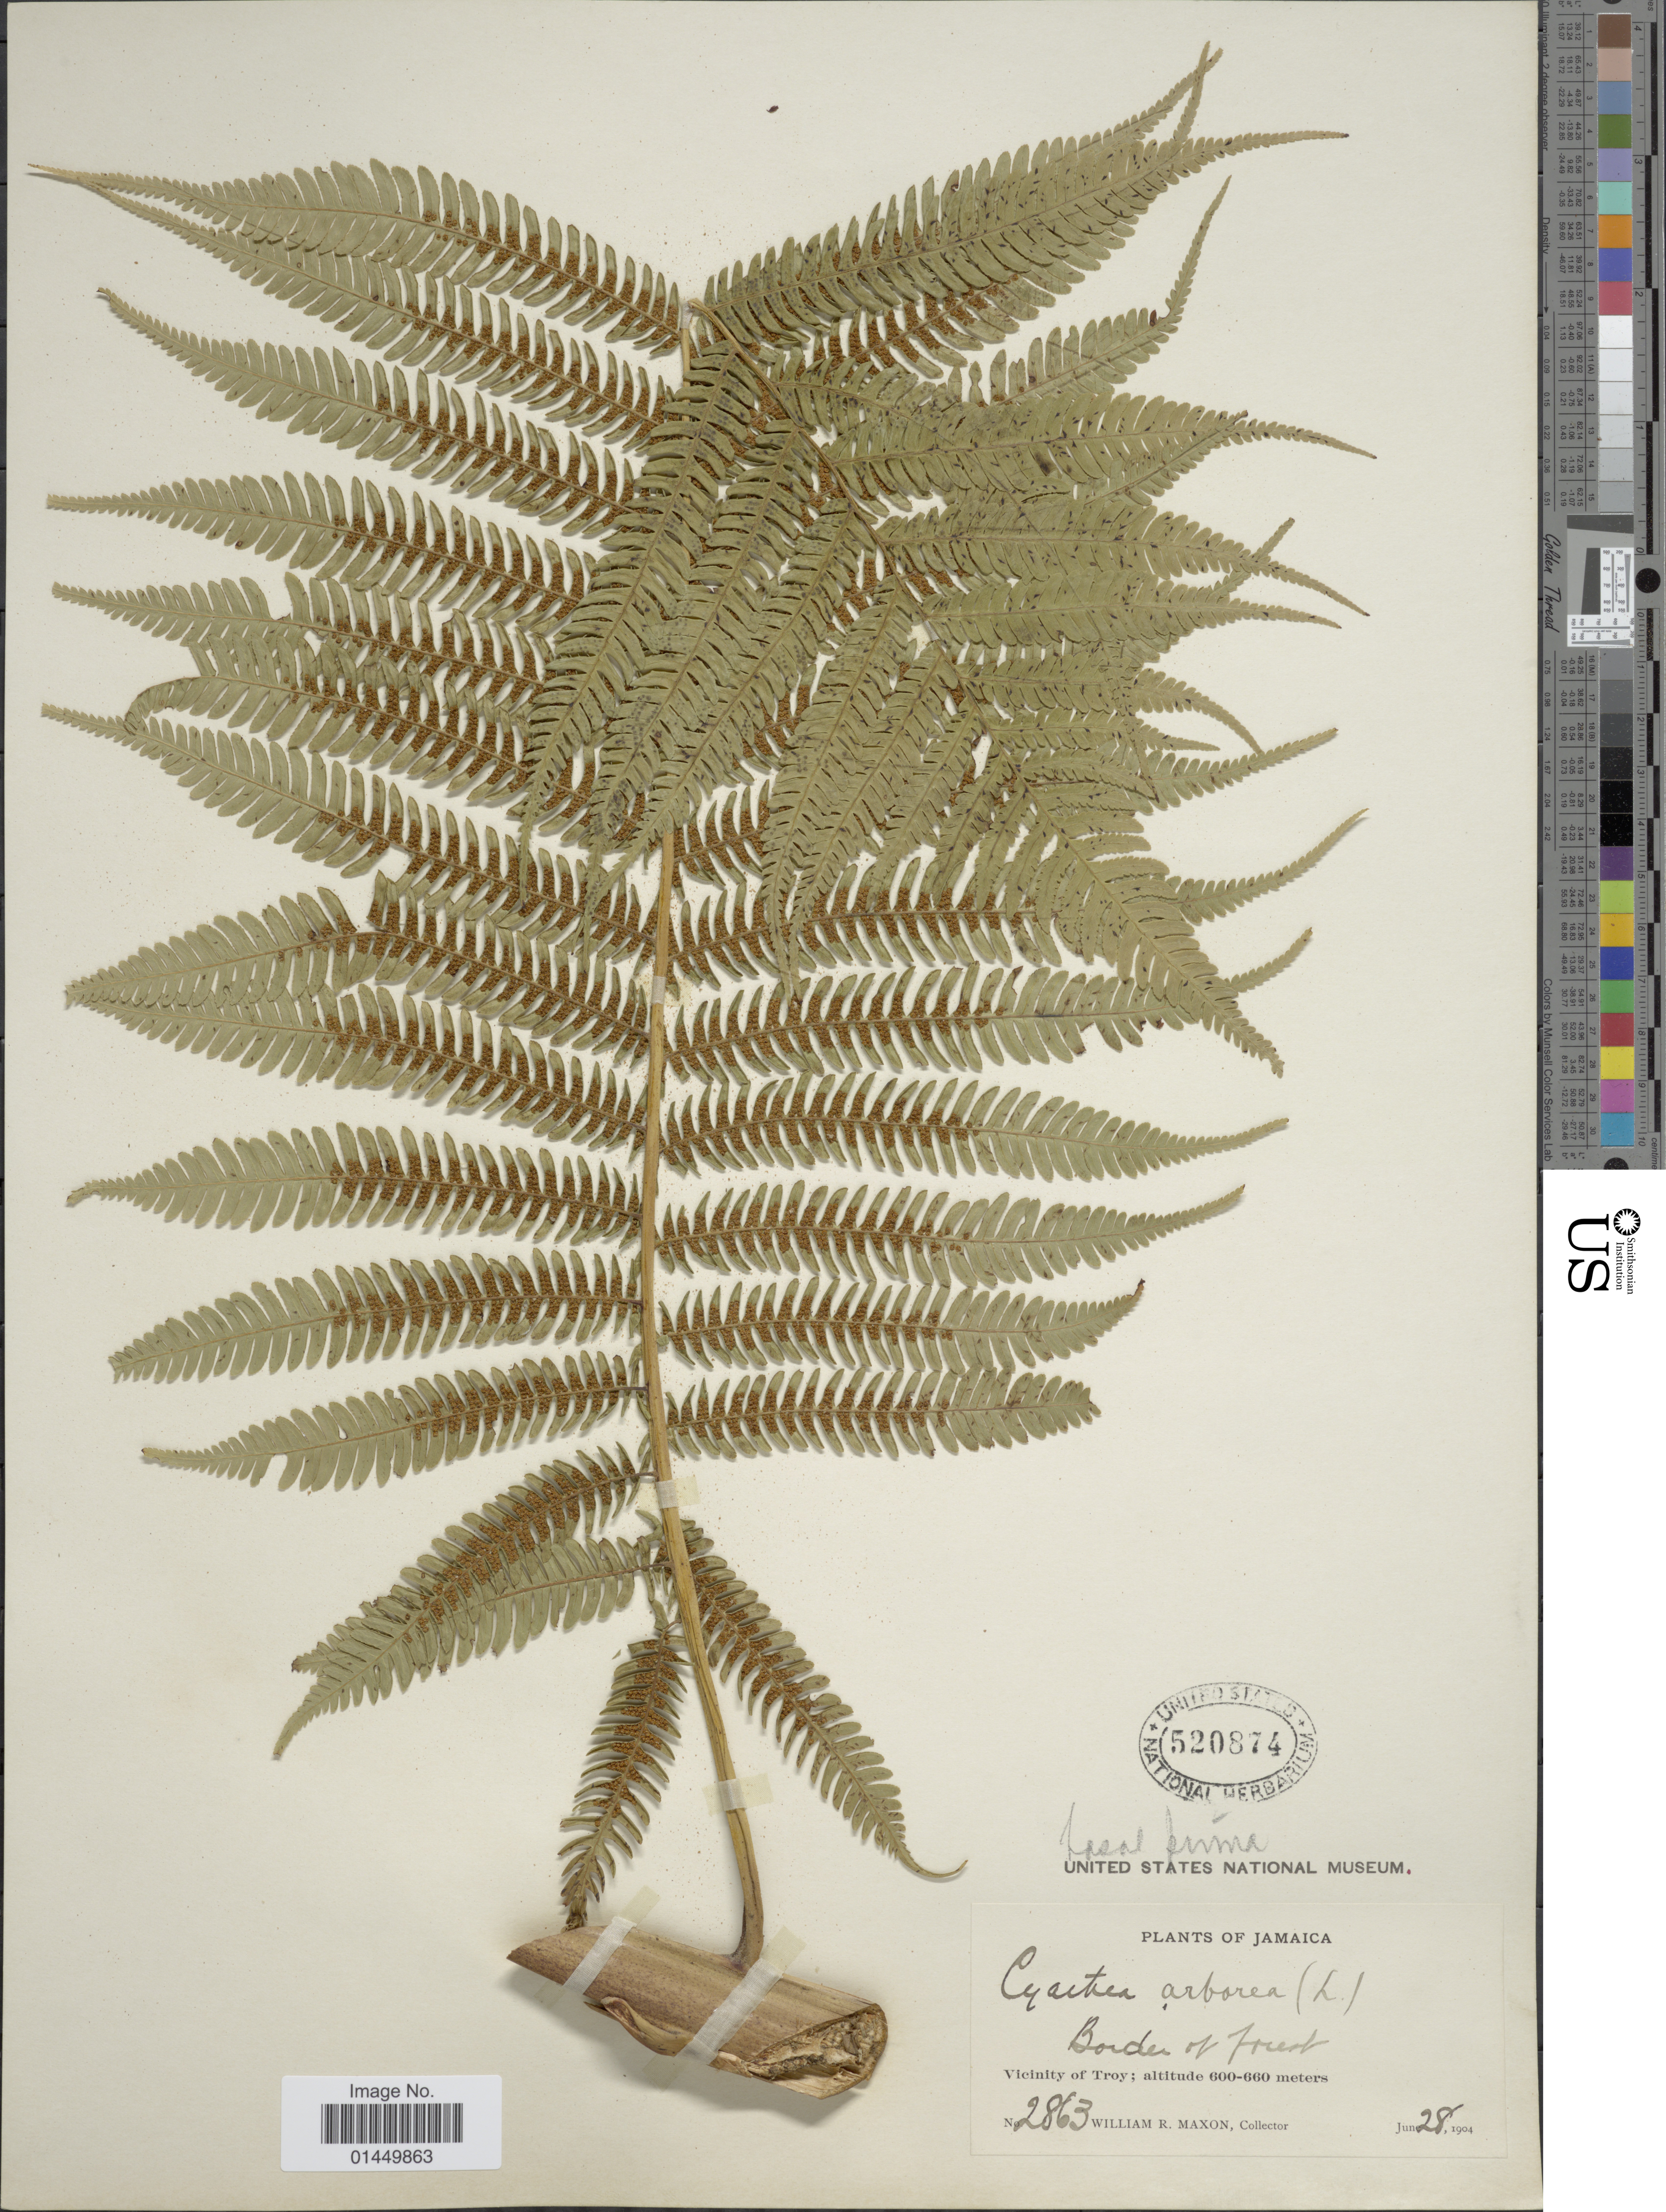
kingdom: Plantae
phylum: Tracheophyta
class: Polypodiopsida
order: Cyatheales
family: Cyatheaceae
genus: Cyathea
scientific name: Cyathea arborea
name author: (L.) Sm.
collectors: W. R. Maxon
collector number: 2863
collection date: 1904-06-28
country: Jamaica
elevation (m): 600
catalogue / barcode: US 520874